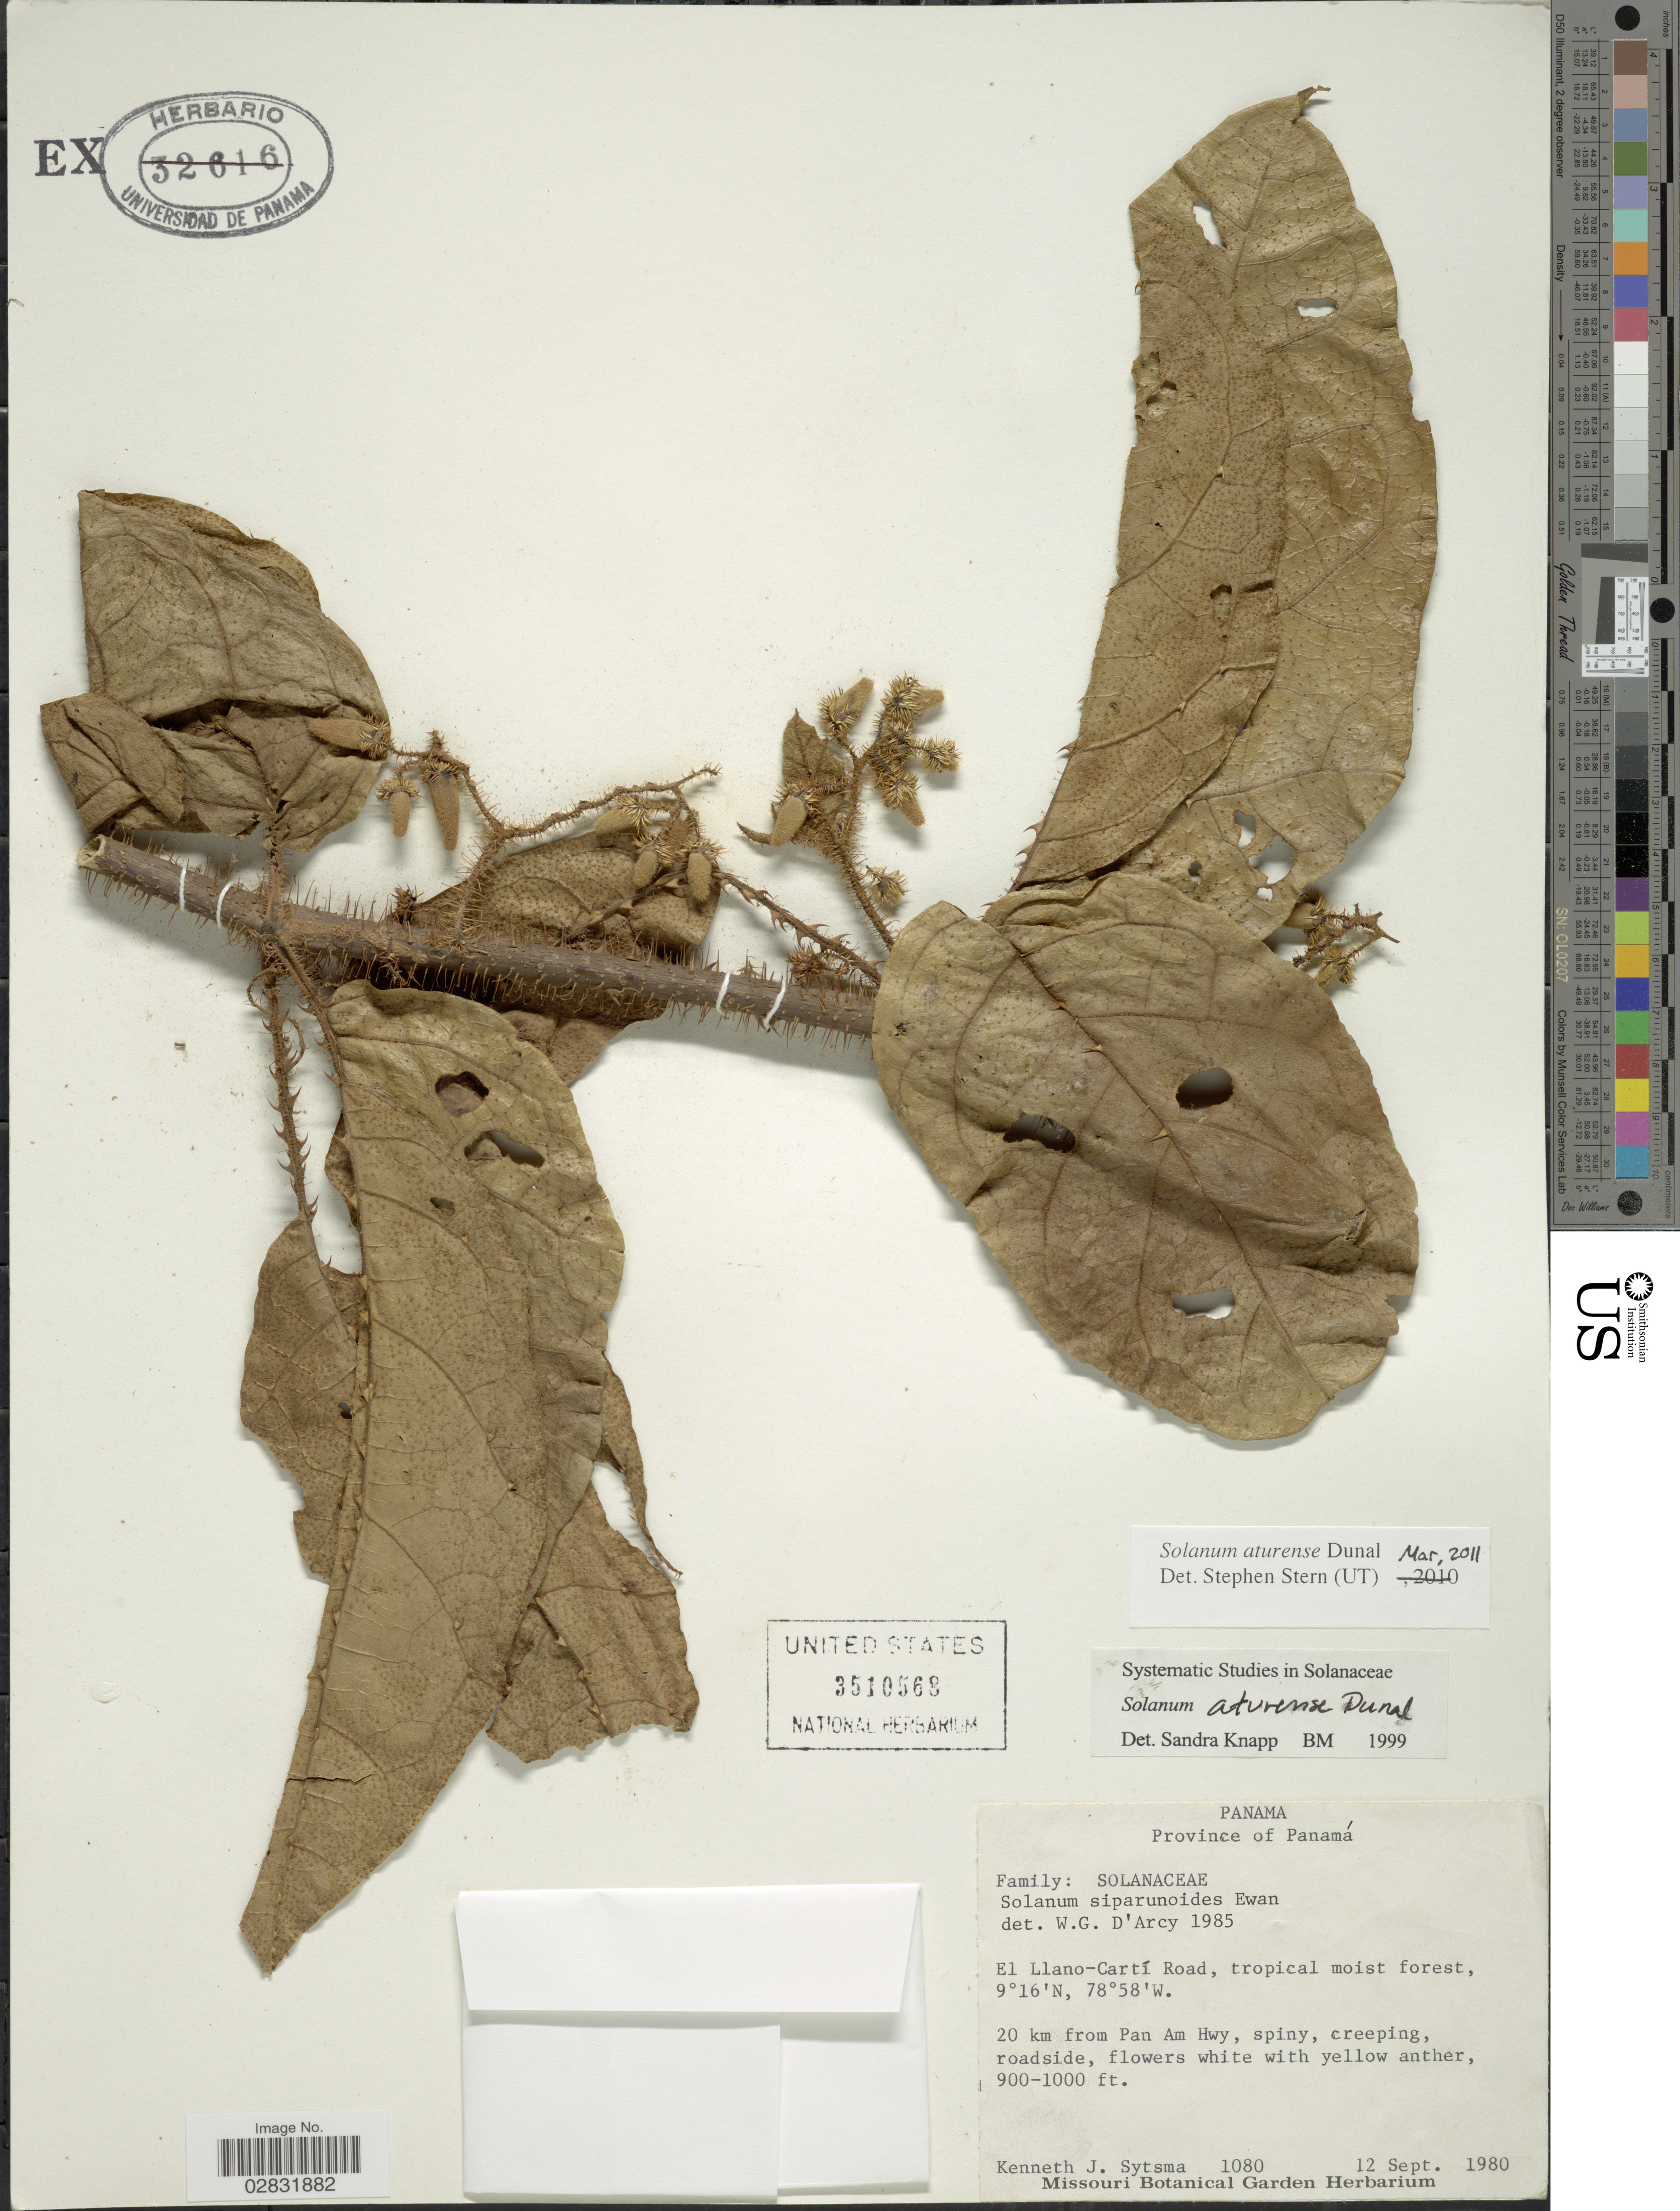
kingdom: Plantae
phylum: Tracheophyta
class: Magnoliopsida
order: Solanales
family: Solanaceae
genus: Solanum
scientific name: Solanum aturense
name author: Humb. & Bonpl. ex Dunal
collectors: K. J. Sytsma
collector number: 1080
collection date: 1980-09-12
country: Panama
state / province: Panamá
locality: El Llano-Cartí Road, tropical moist forest, 20 km from Pan Am Hwy.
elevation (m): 274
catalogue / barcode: US 3510568